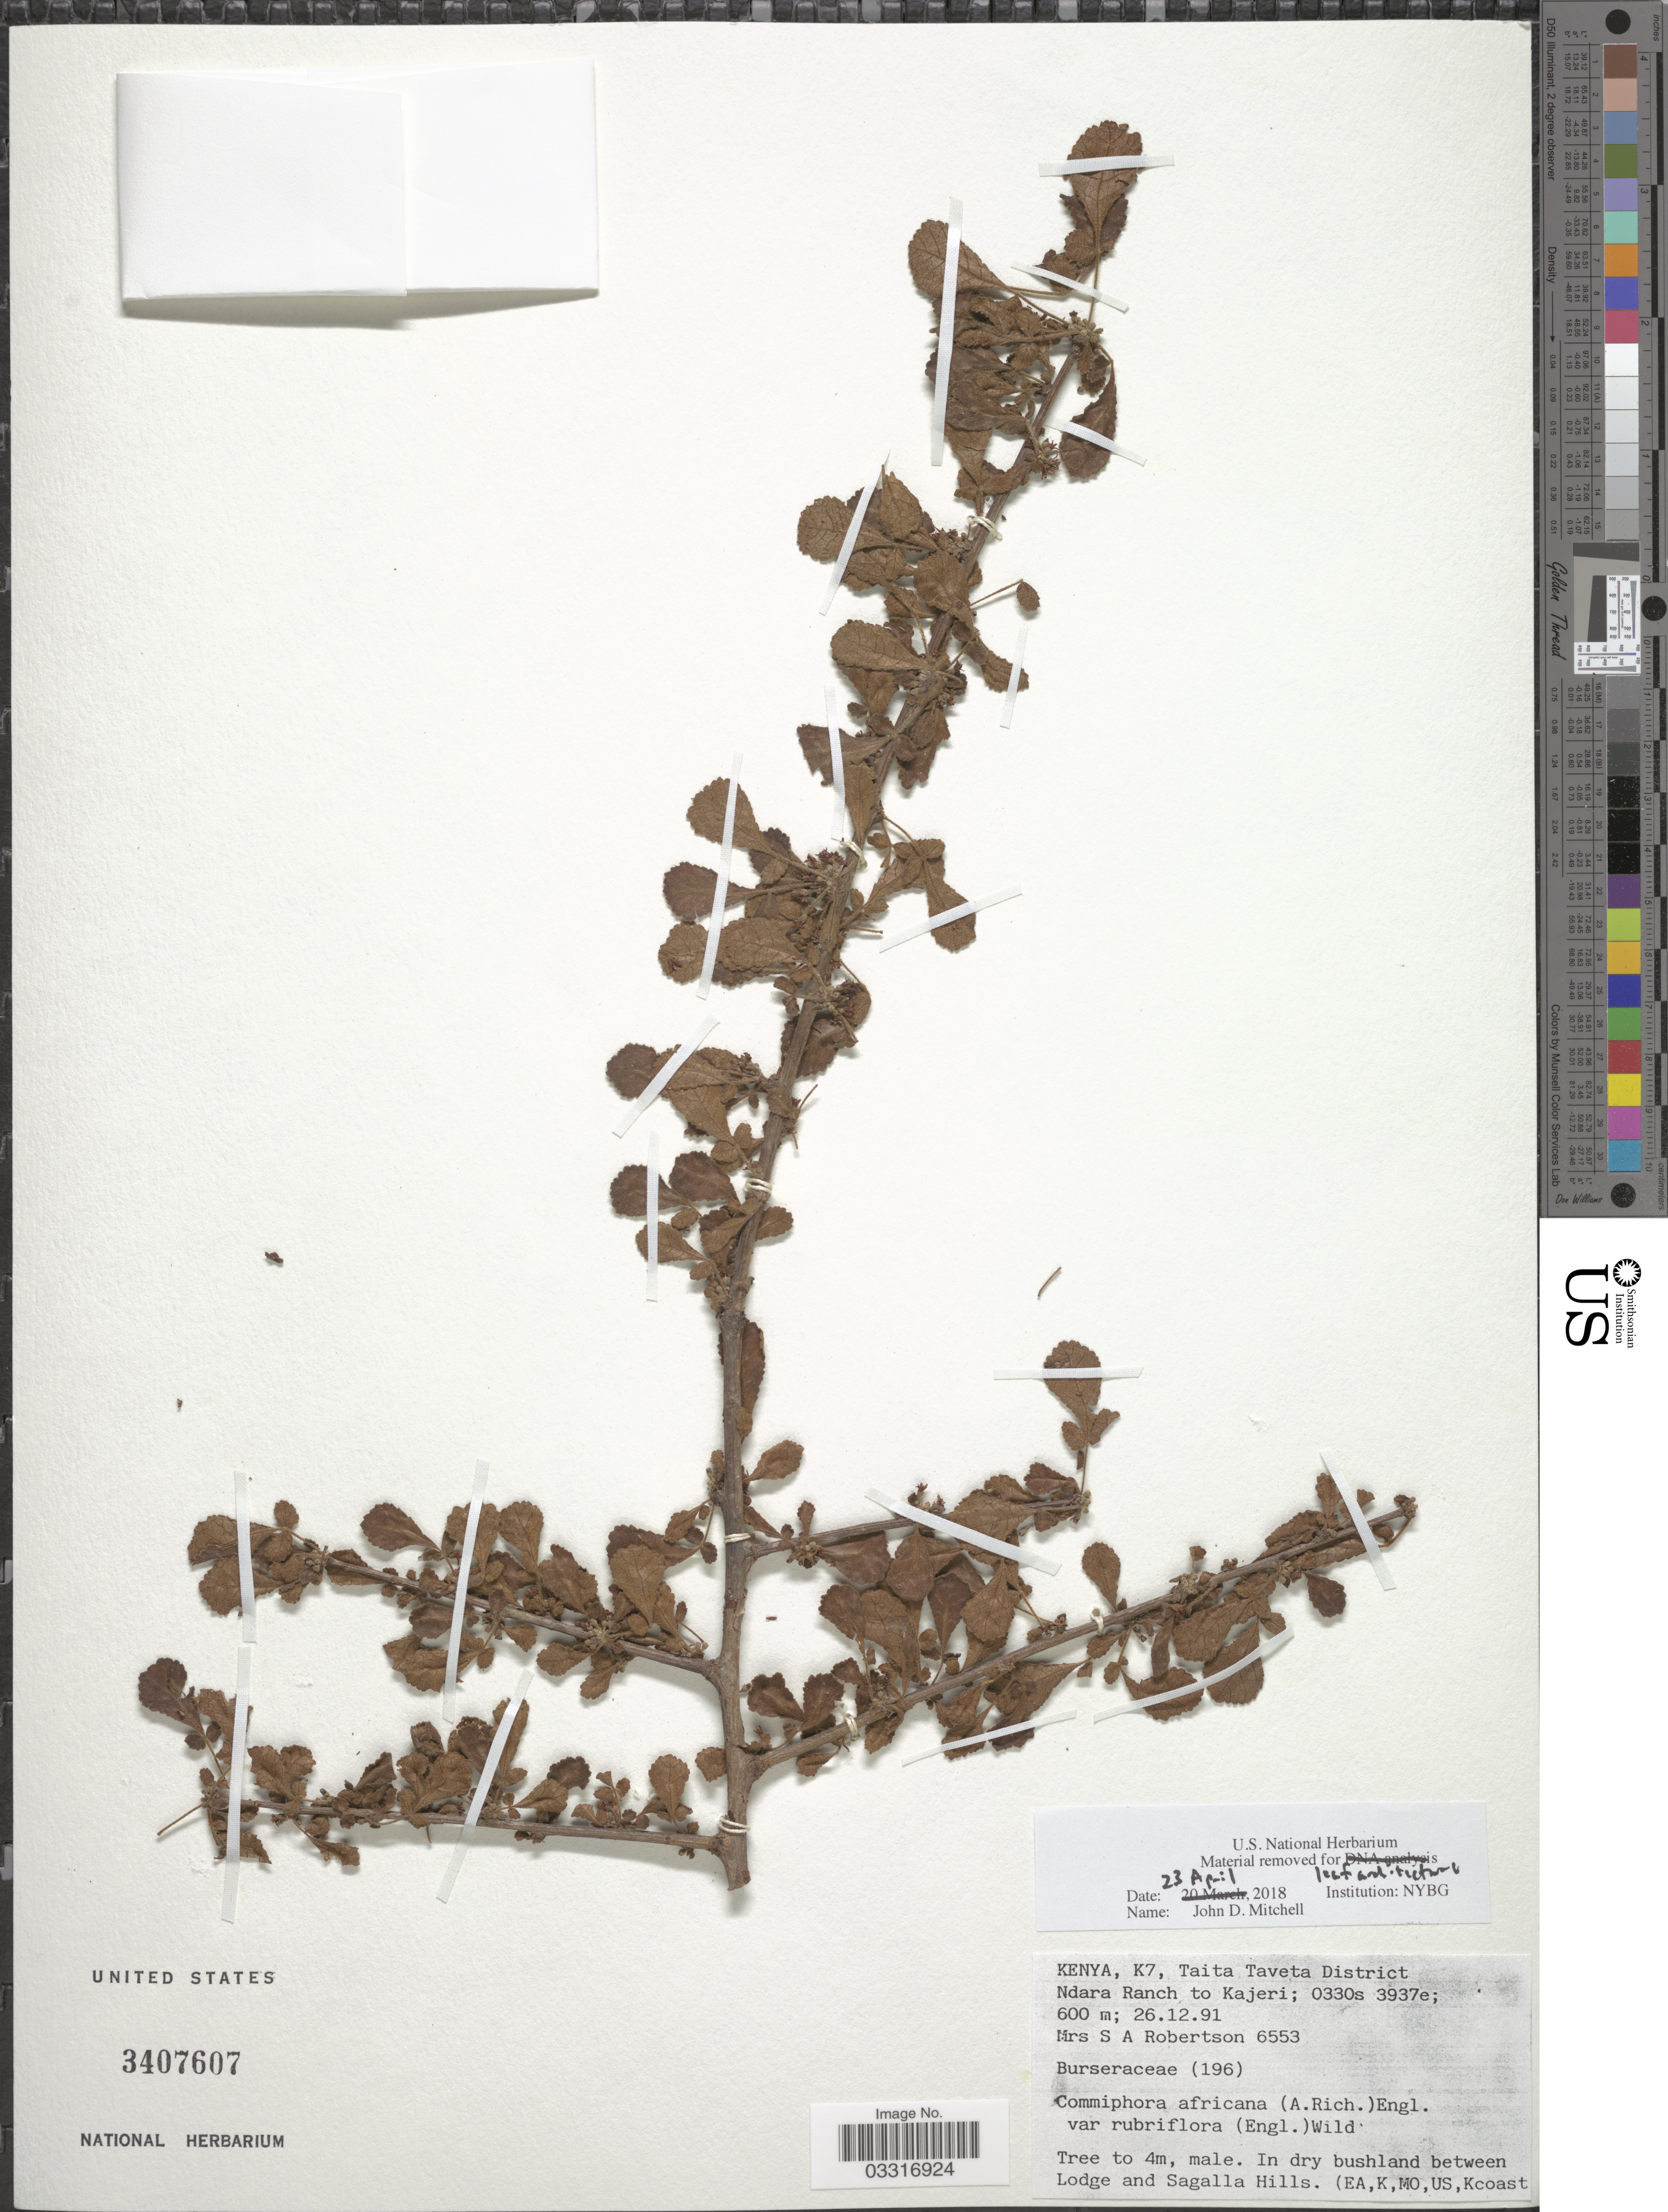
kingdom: Plantae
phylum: Tracheophyta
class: Magnoliopsida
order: Sapindales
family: Burseraceae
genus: Commiphora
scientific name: Commiphora abyssinica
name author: (Engl.) Engl.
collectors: S. Robertson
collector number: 6553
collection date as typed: Transcribed d/m/y: 26/12/91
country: Kenya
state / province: Taita Taveta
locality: K7, Taita Taveta District, Ndara Ranch to Kajeri. In dry bushland between Lodge and Sagalla Hills.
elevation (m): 600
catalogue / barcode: US 3407607